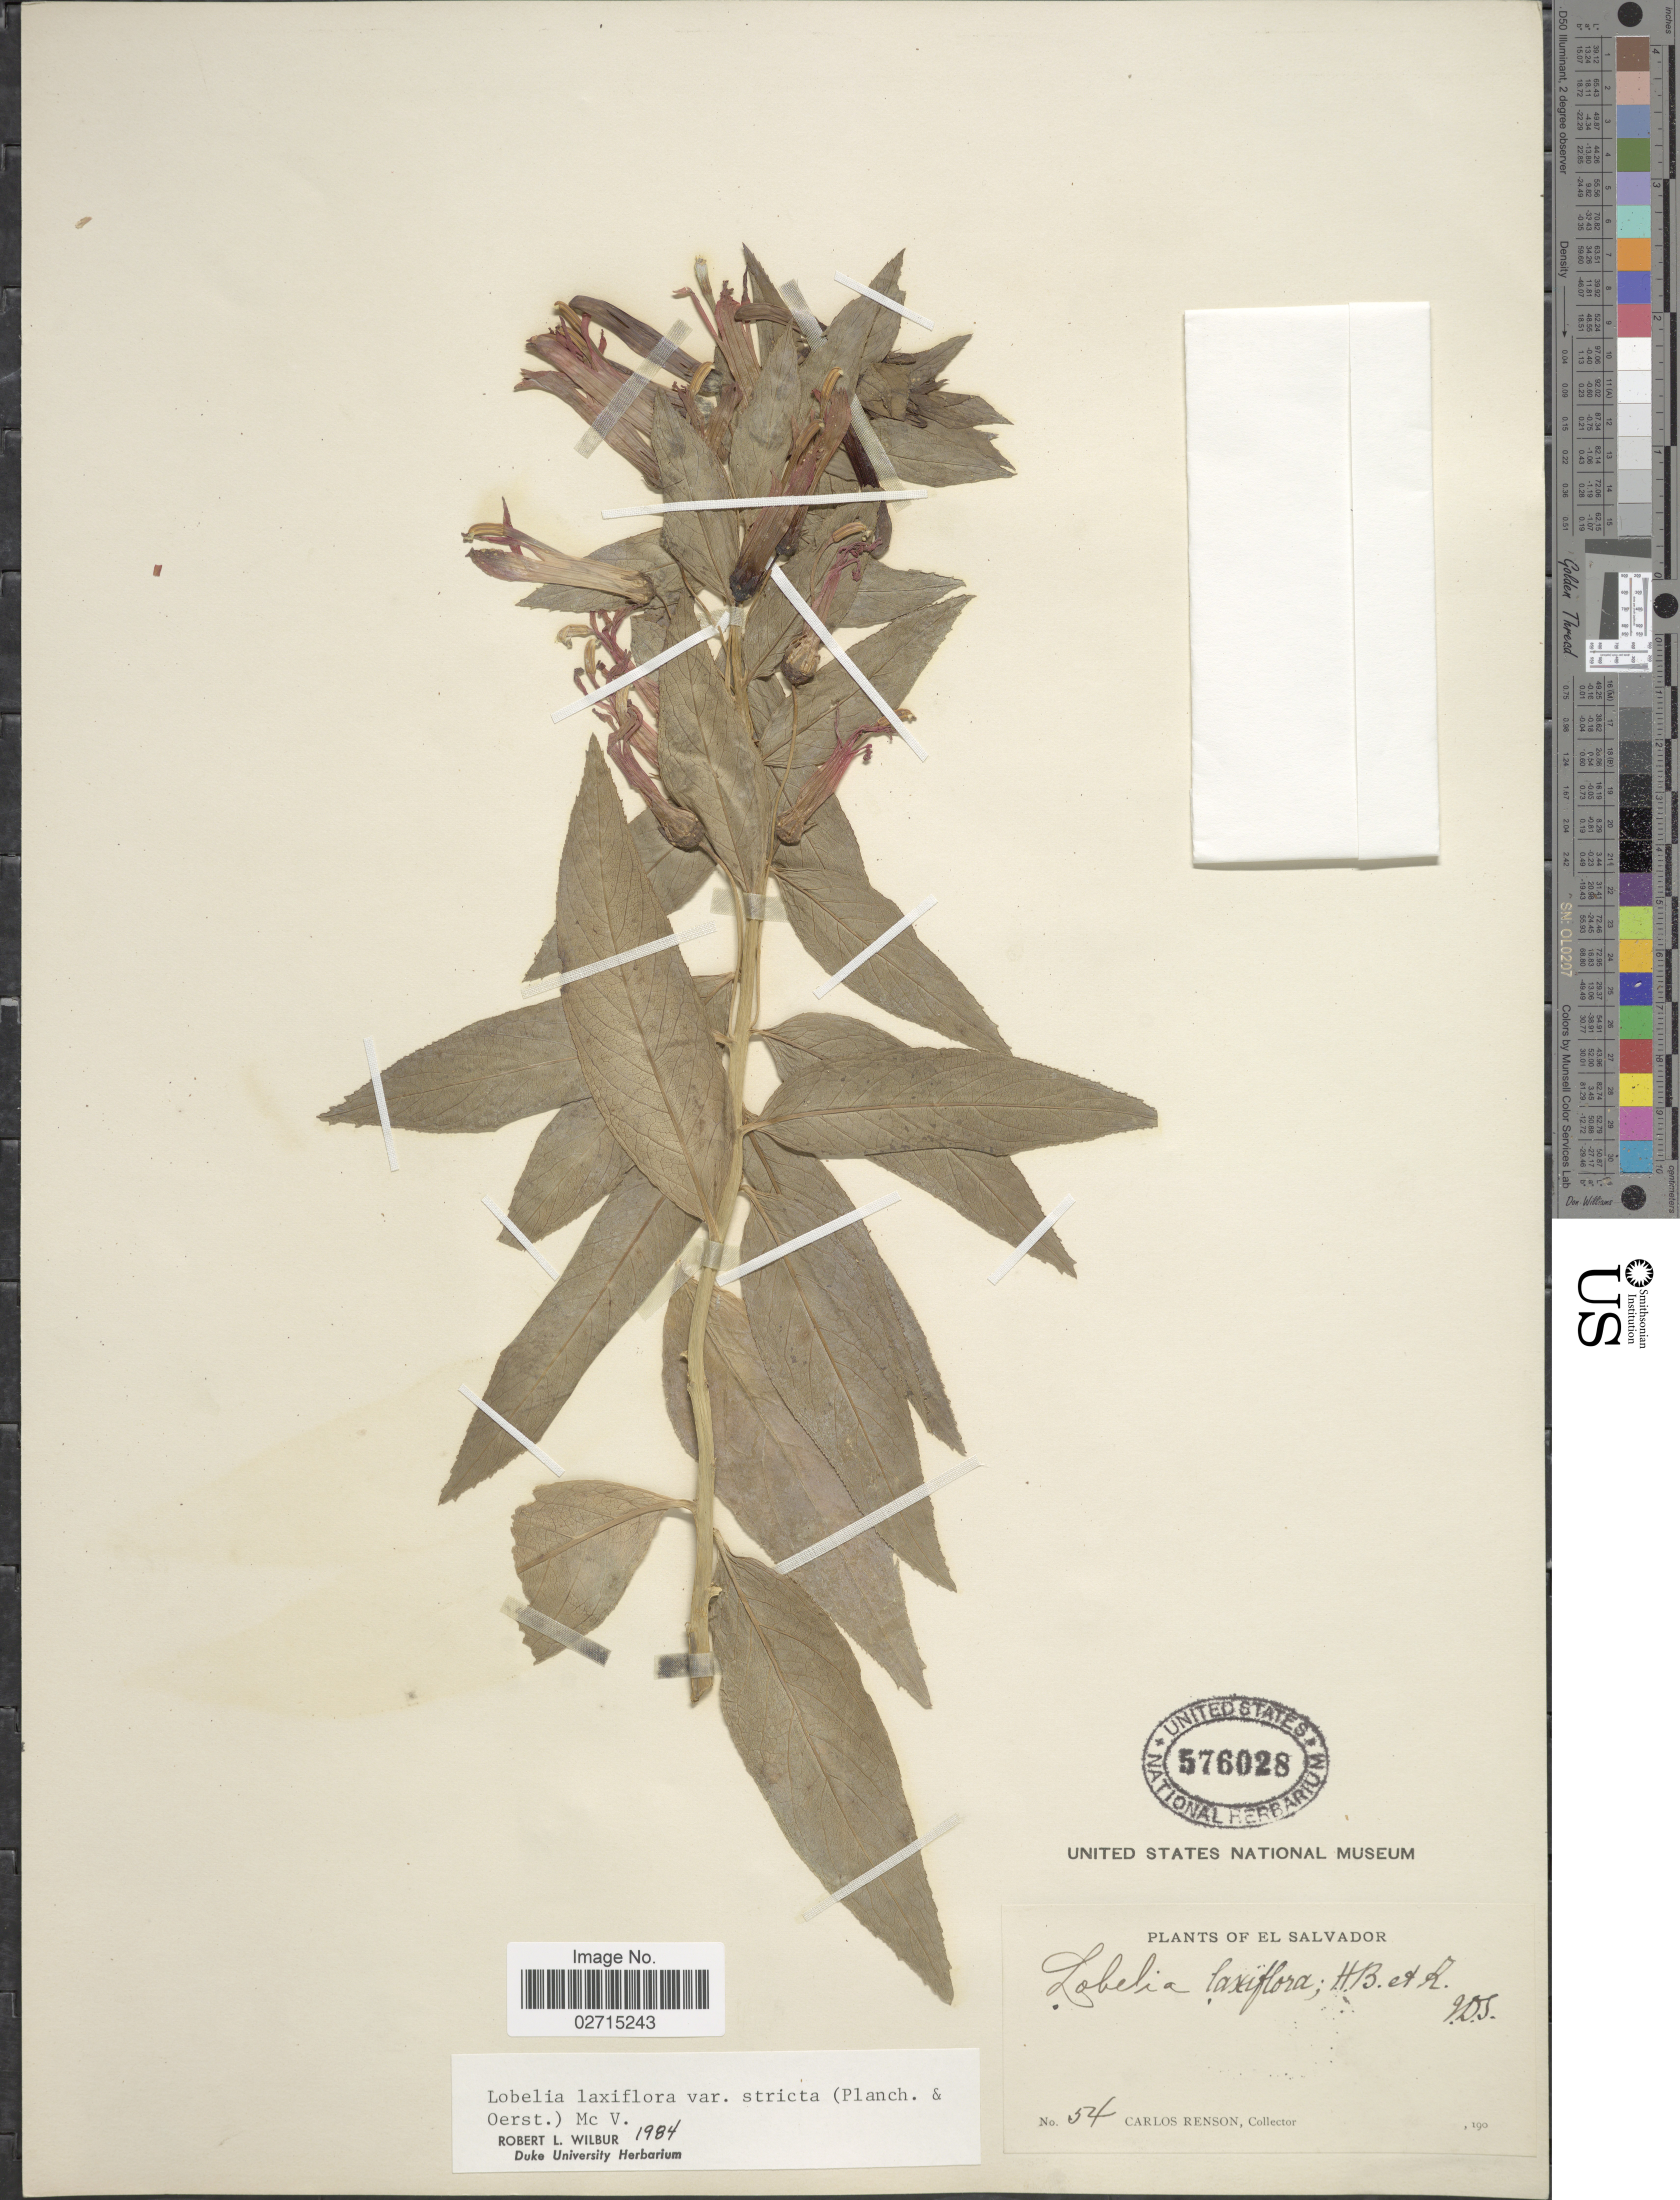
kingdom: Plantae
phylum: Tracheophyta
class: Magnoliopsida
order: Asterales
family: Campanulaceae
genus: Lobelia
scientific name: Lobelia laxiflora var. stricta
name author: (Planch. & Oerst.) McVaugh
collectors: C. Renson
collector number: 54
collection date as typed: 190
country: El Salvador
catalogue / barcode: US 576028